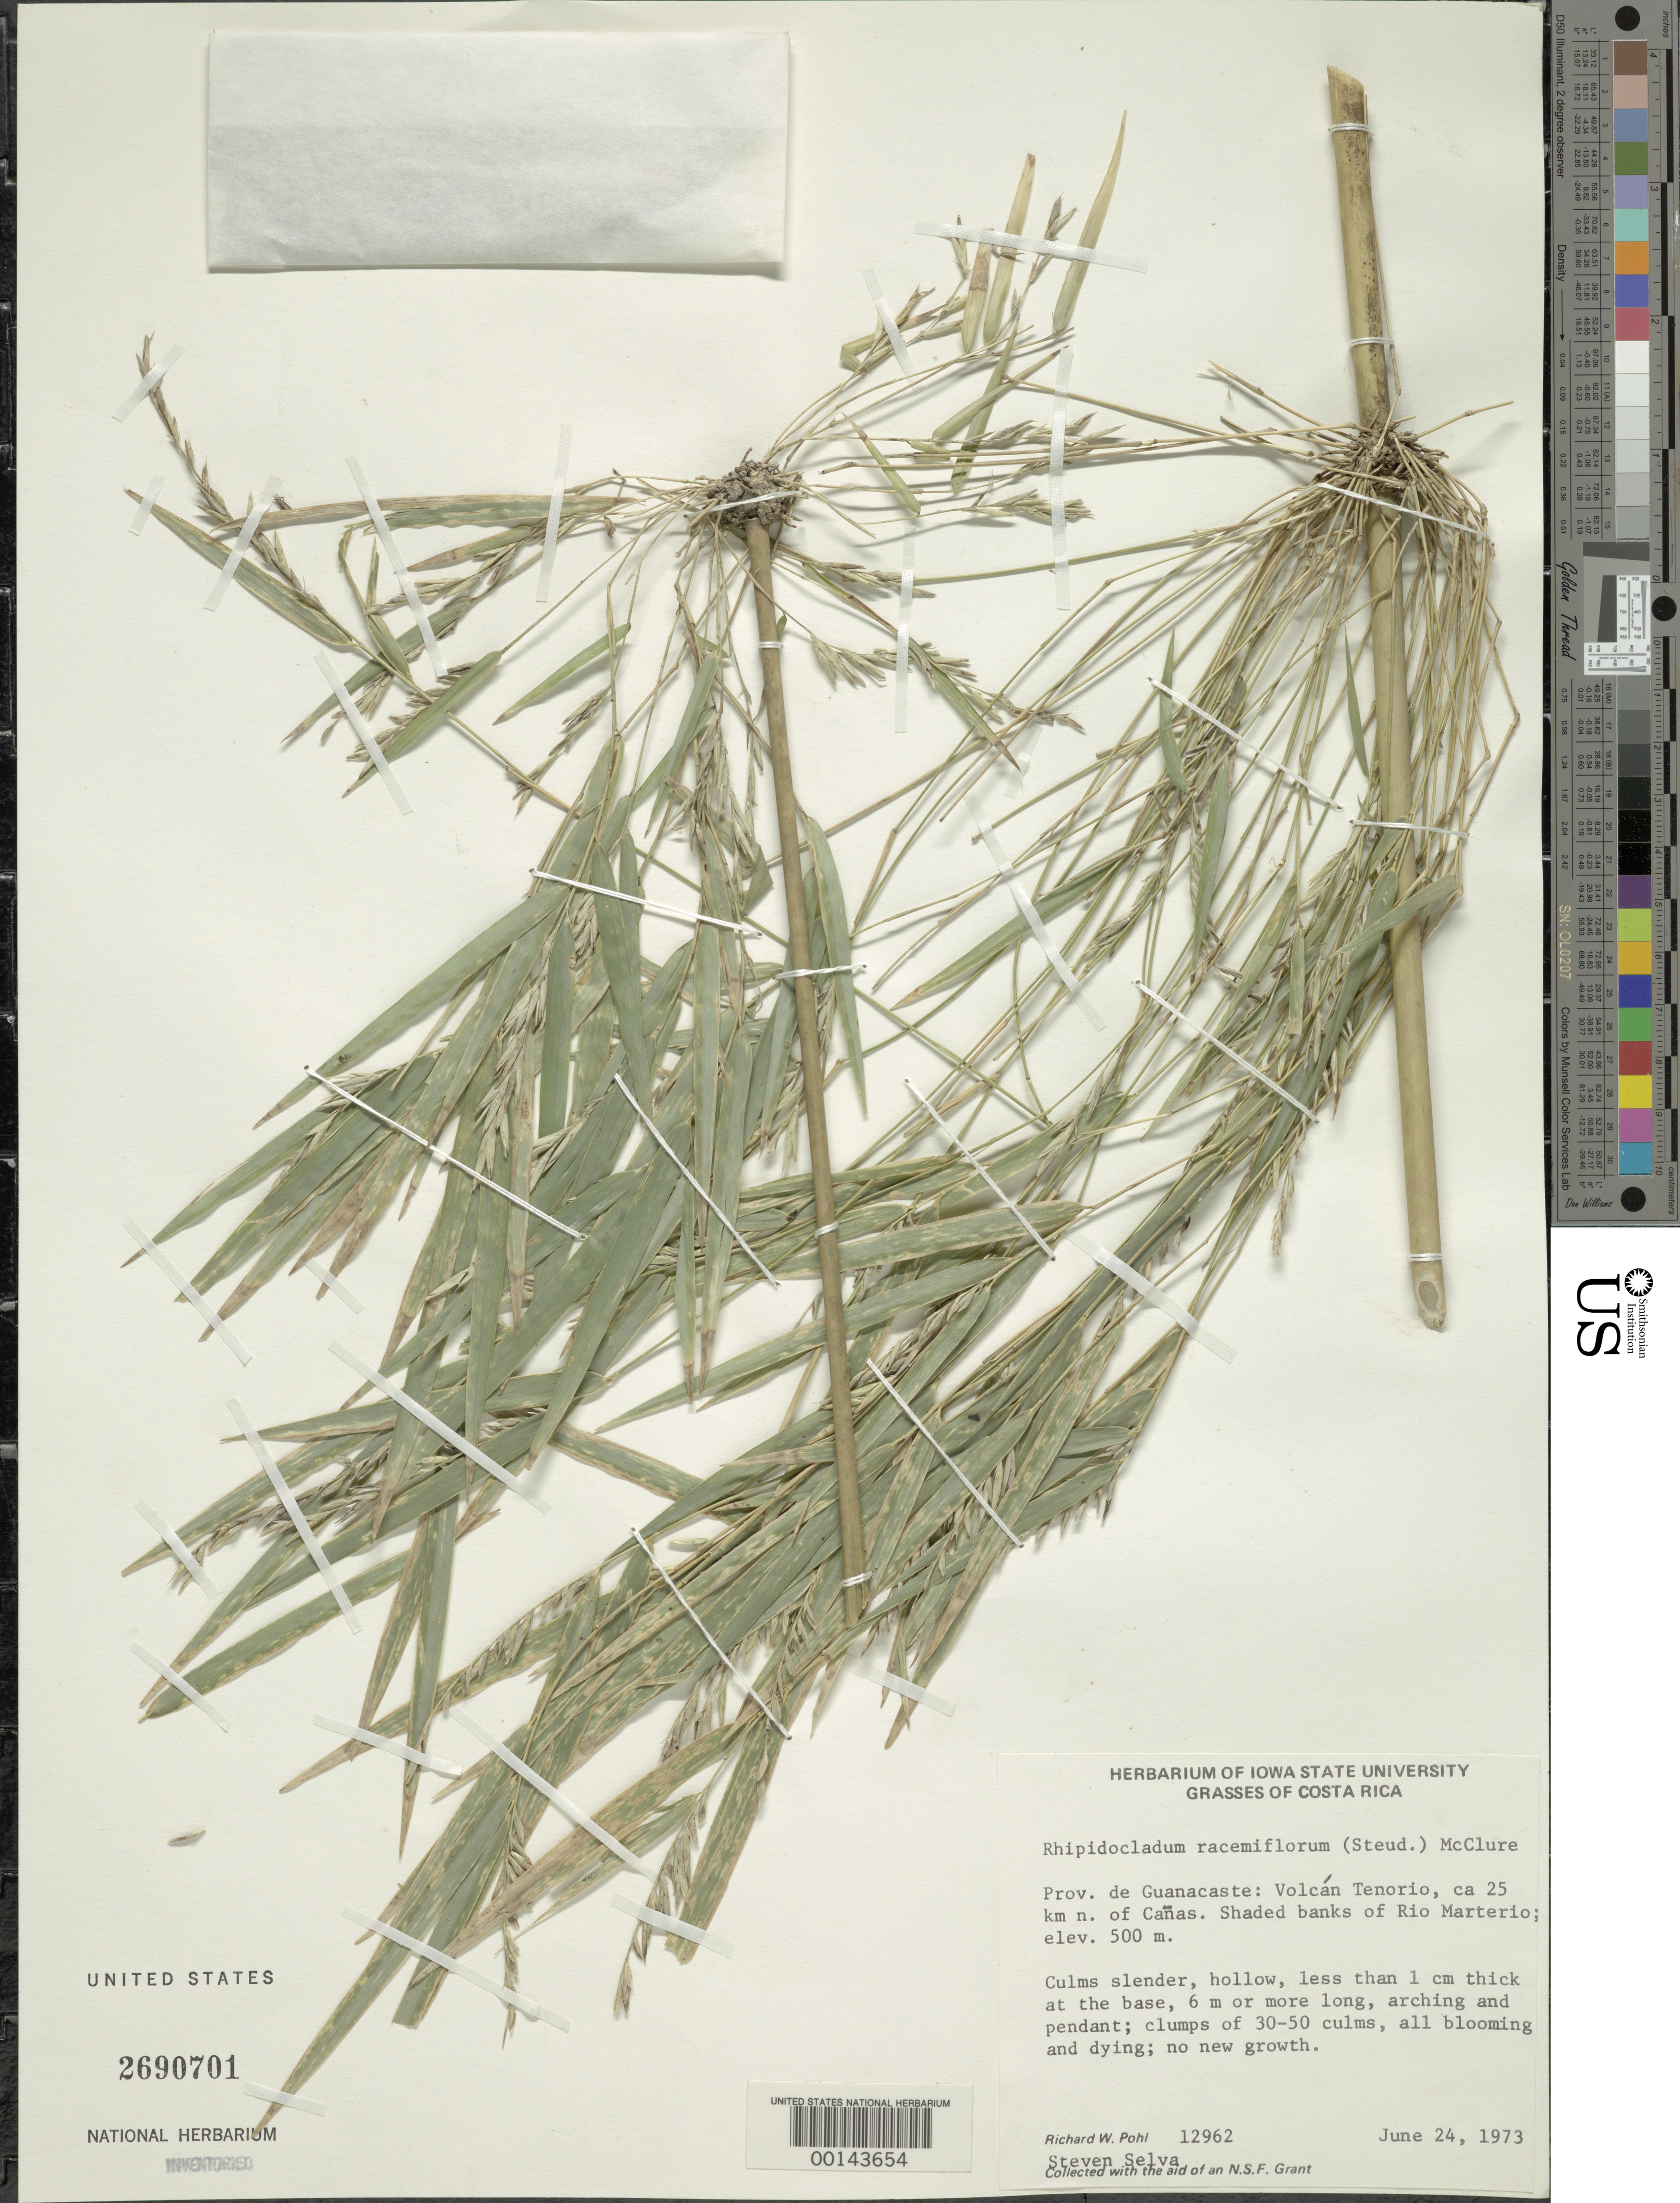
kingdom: Plantae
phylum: Tracheophyta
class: Liliopsida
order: Poales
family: Poaceae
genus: Rhipidocladum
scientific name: Rhipidocladum racemiflorum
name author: (Steud.) McClure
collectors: R. W. Pohl & S. Selva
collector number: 12962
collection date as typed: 24 Jun 1973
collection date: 1973-06-24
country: Costa Rica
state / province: Guanacaste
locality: Volcan Tenorio, Canas, Rio Marterio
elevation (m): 500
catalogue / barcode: US 2690701